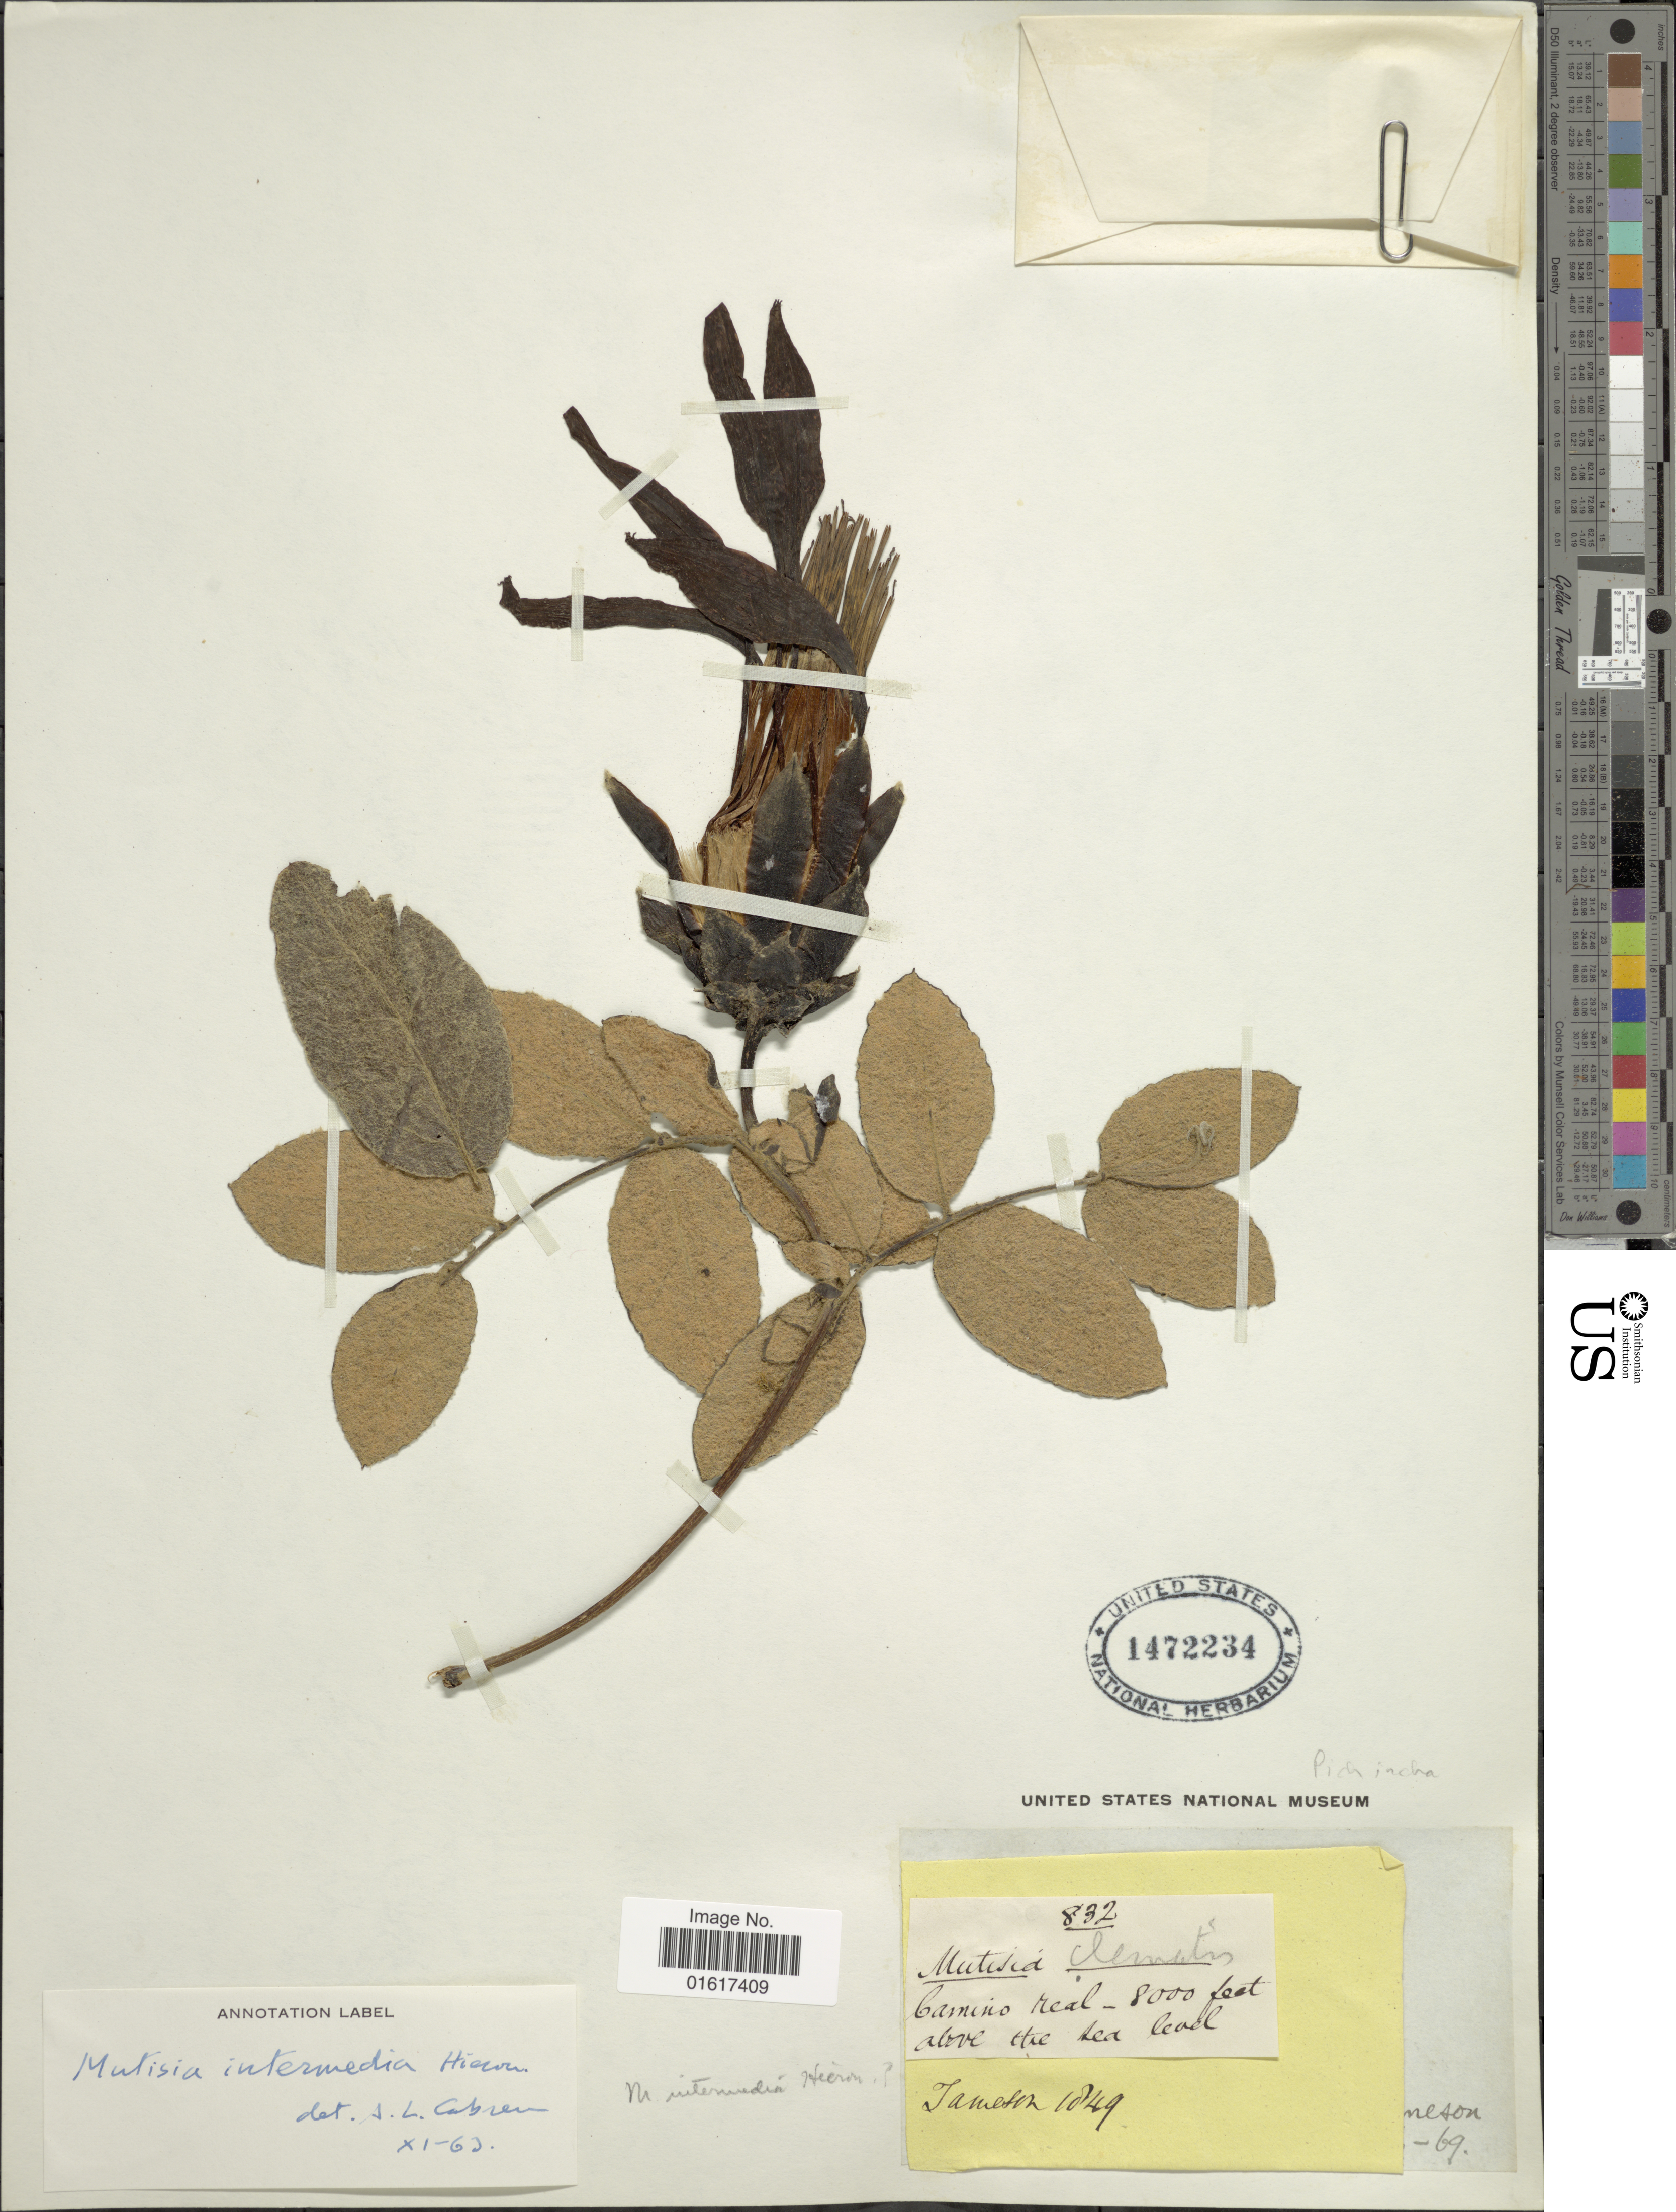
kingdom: Plantae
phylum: Tracheophyta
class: Magnoliopsida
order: Asterales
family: Asteraceae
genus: Mutisia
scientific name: Mutisia intermedia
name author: Hieron.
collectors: -- Jameson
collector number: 832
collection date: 1849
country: Ecuador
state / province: Pichincha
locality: Camino real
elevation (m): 2438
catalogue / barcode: US 1472234